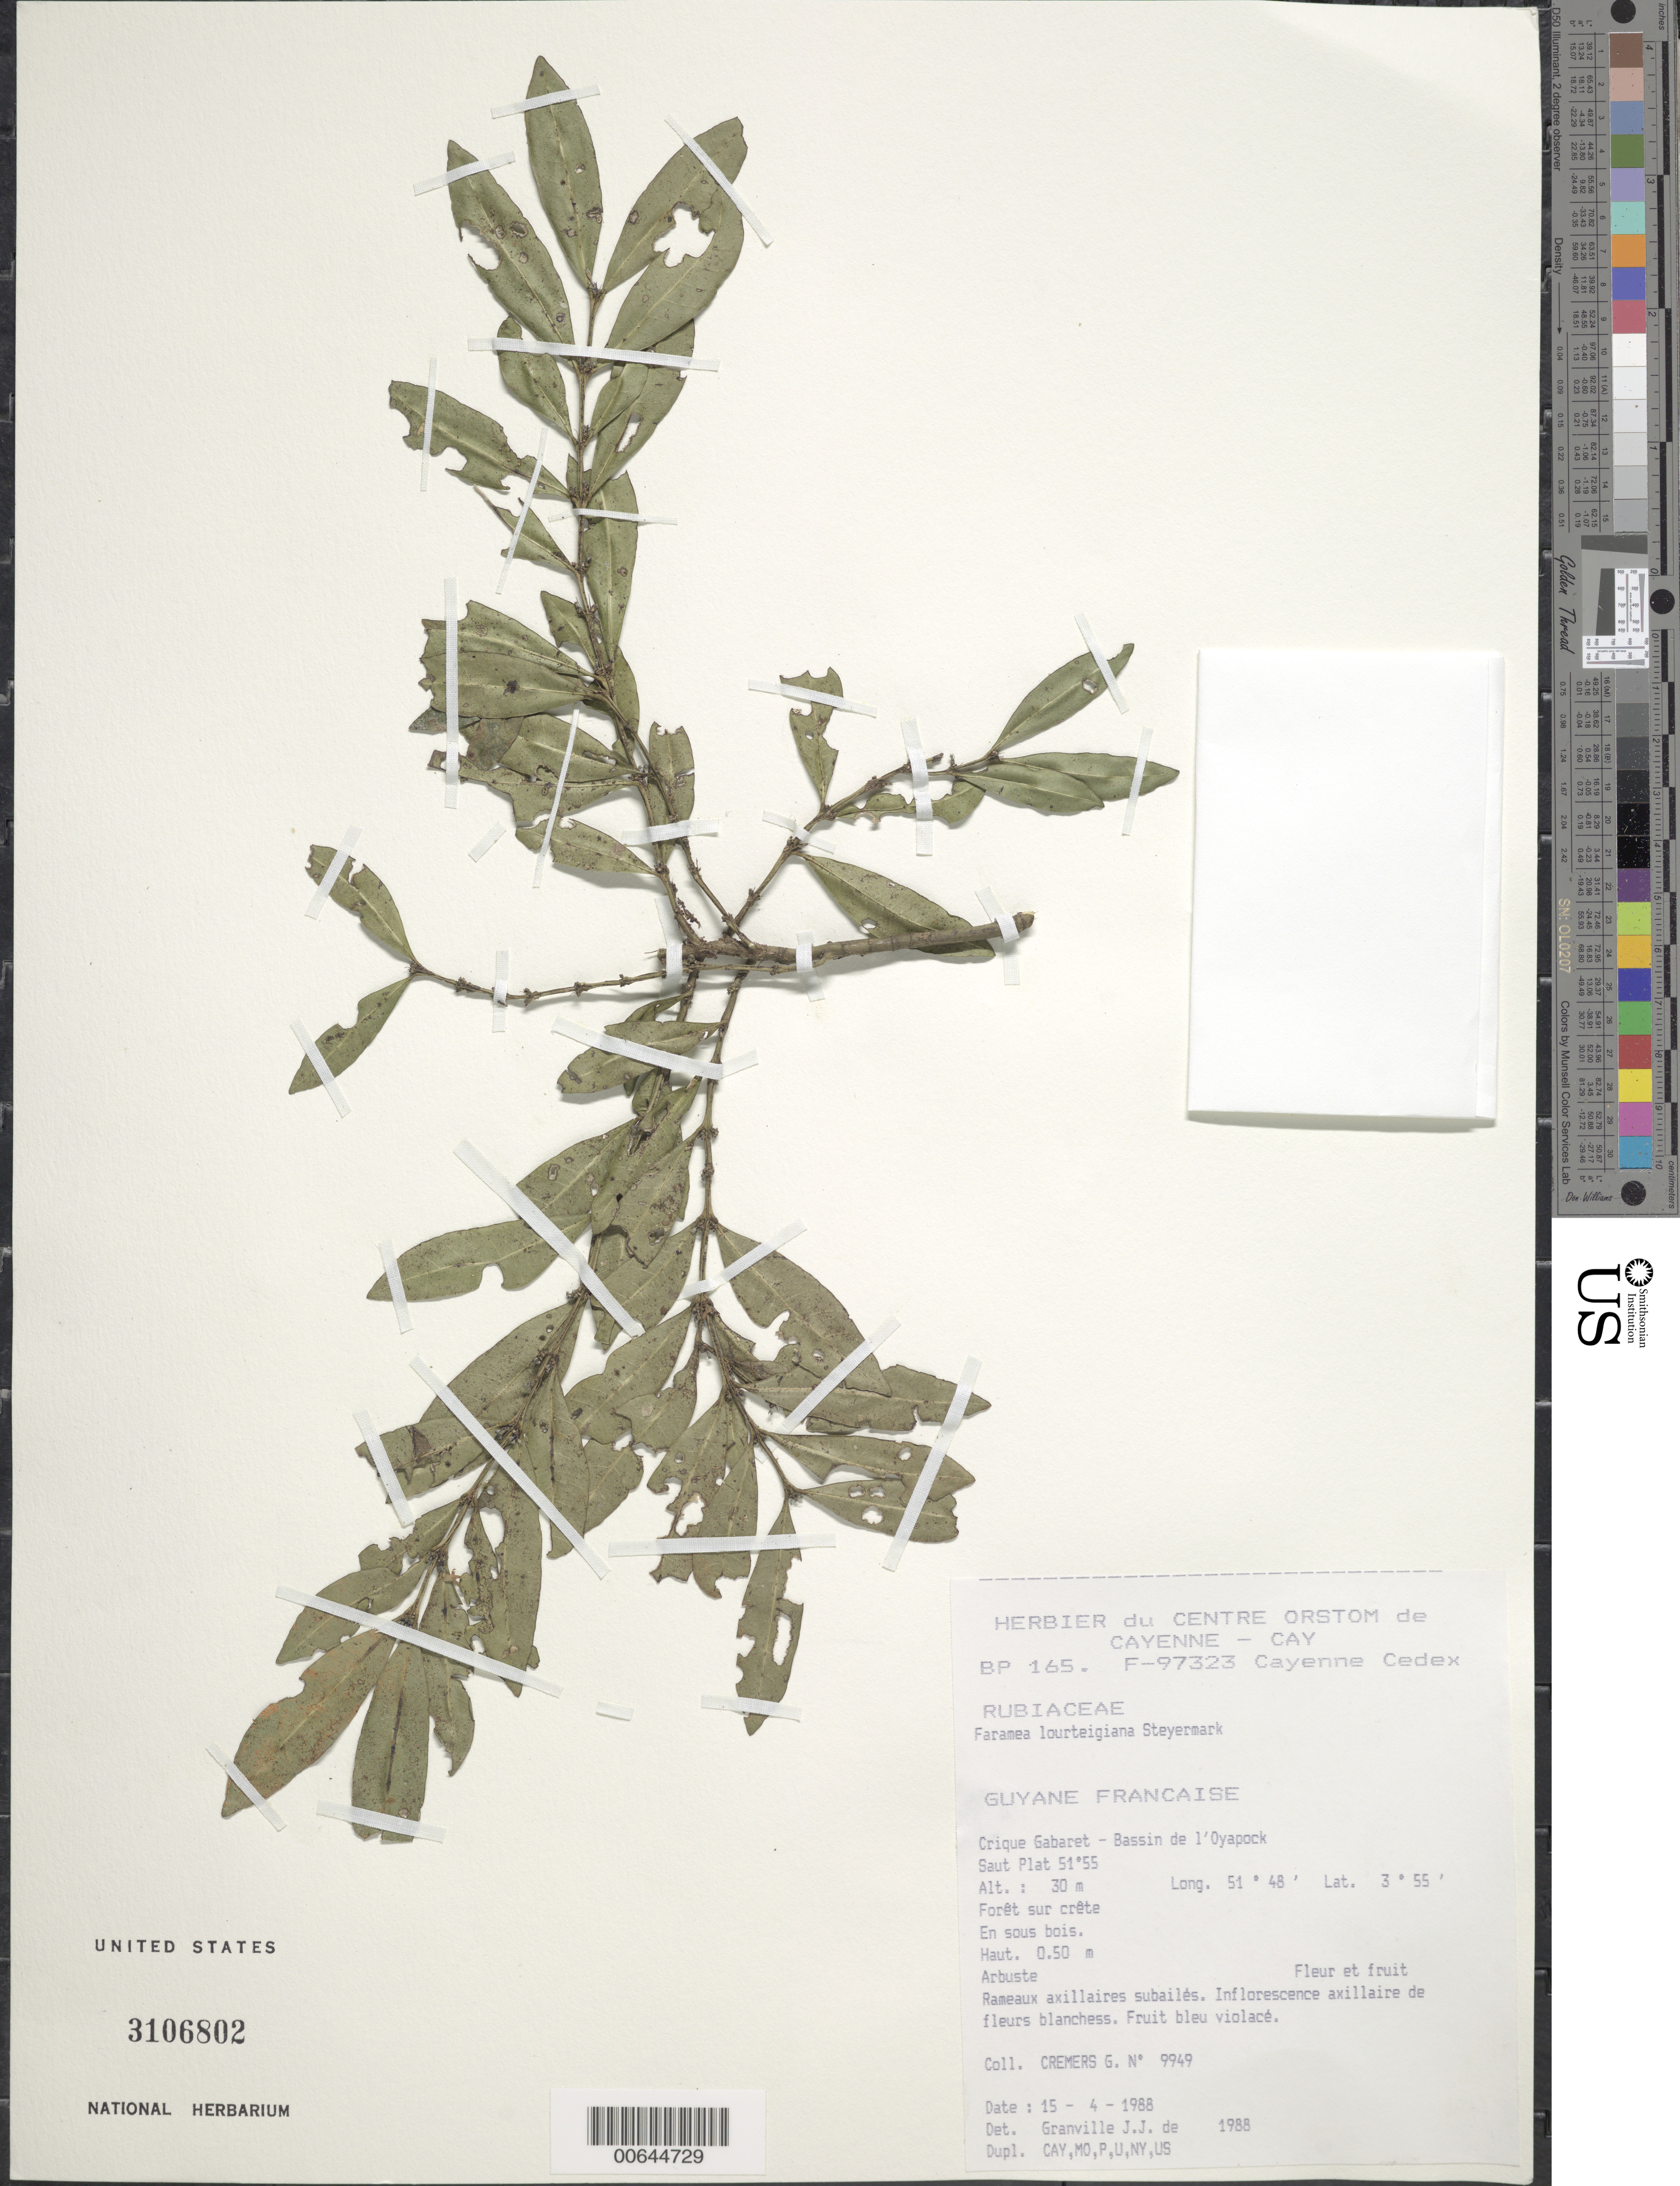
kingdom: Plantae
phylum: Tracheophyta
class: Magnoliopsida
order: Gentianales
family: Rubiaceae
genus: Faramea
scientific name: Faramea lourteigiana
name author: Steyerm.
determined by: Granville, J. J. de, (CAY), Institut de Recherche pour le Developpement (IRD) (FRENCH GUIANA)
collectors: G. Cremers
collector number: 9949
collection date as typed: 15-Apr-88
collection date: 1988-04-15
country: French Guiana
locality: Crique Gabaret, Bassin de l'Oyapock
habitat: Forêt sur crete, en sous bois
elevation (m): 30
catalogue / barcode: US 3106802